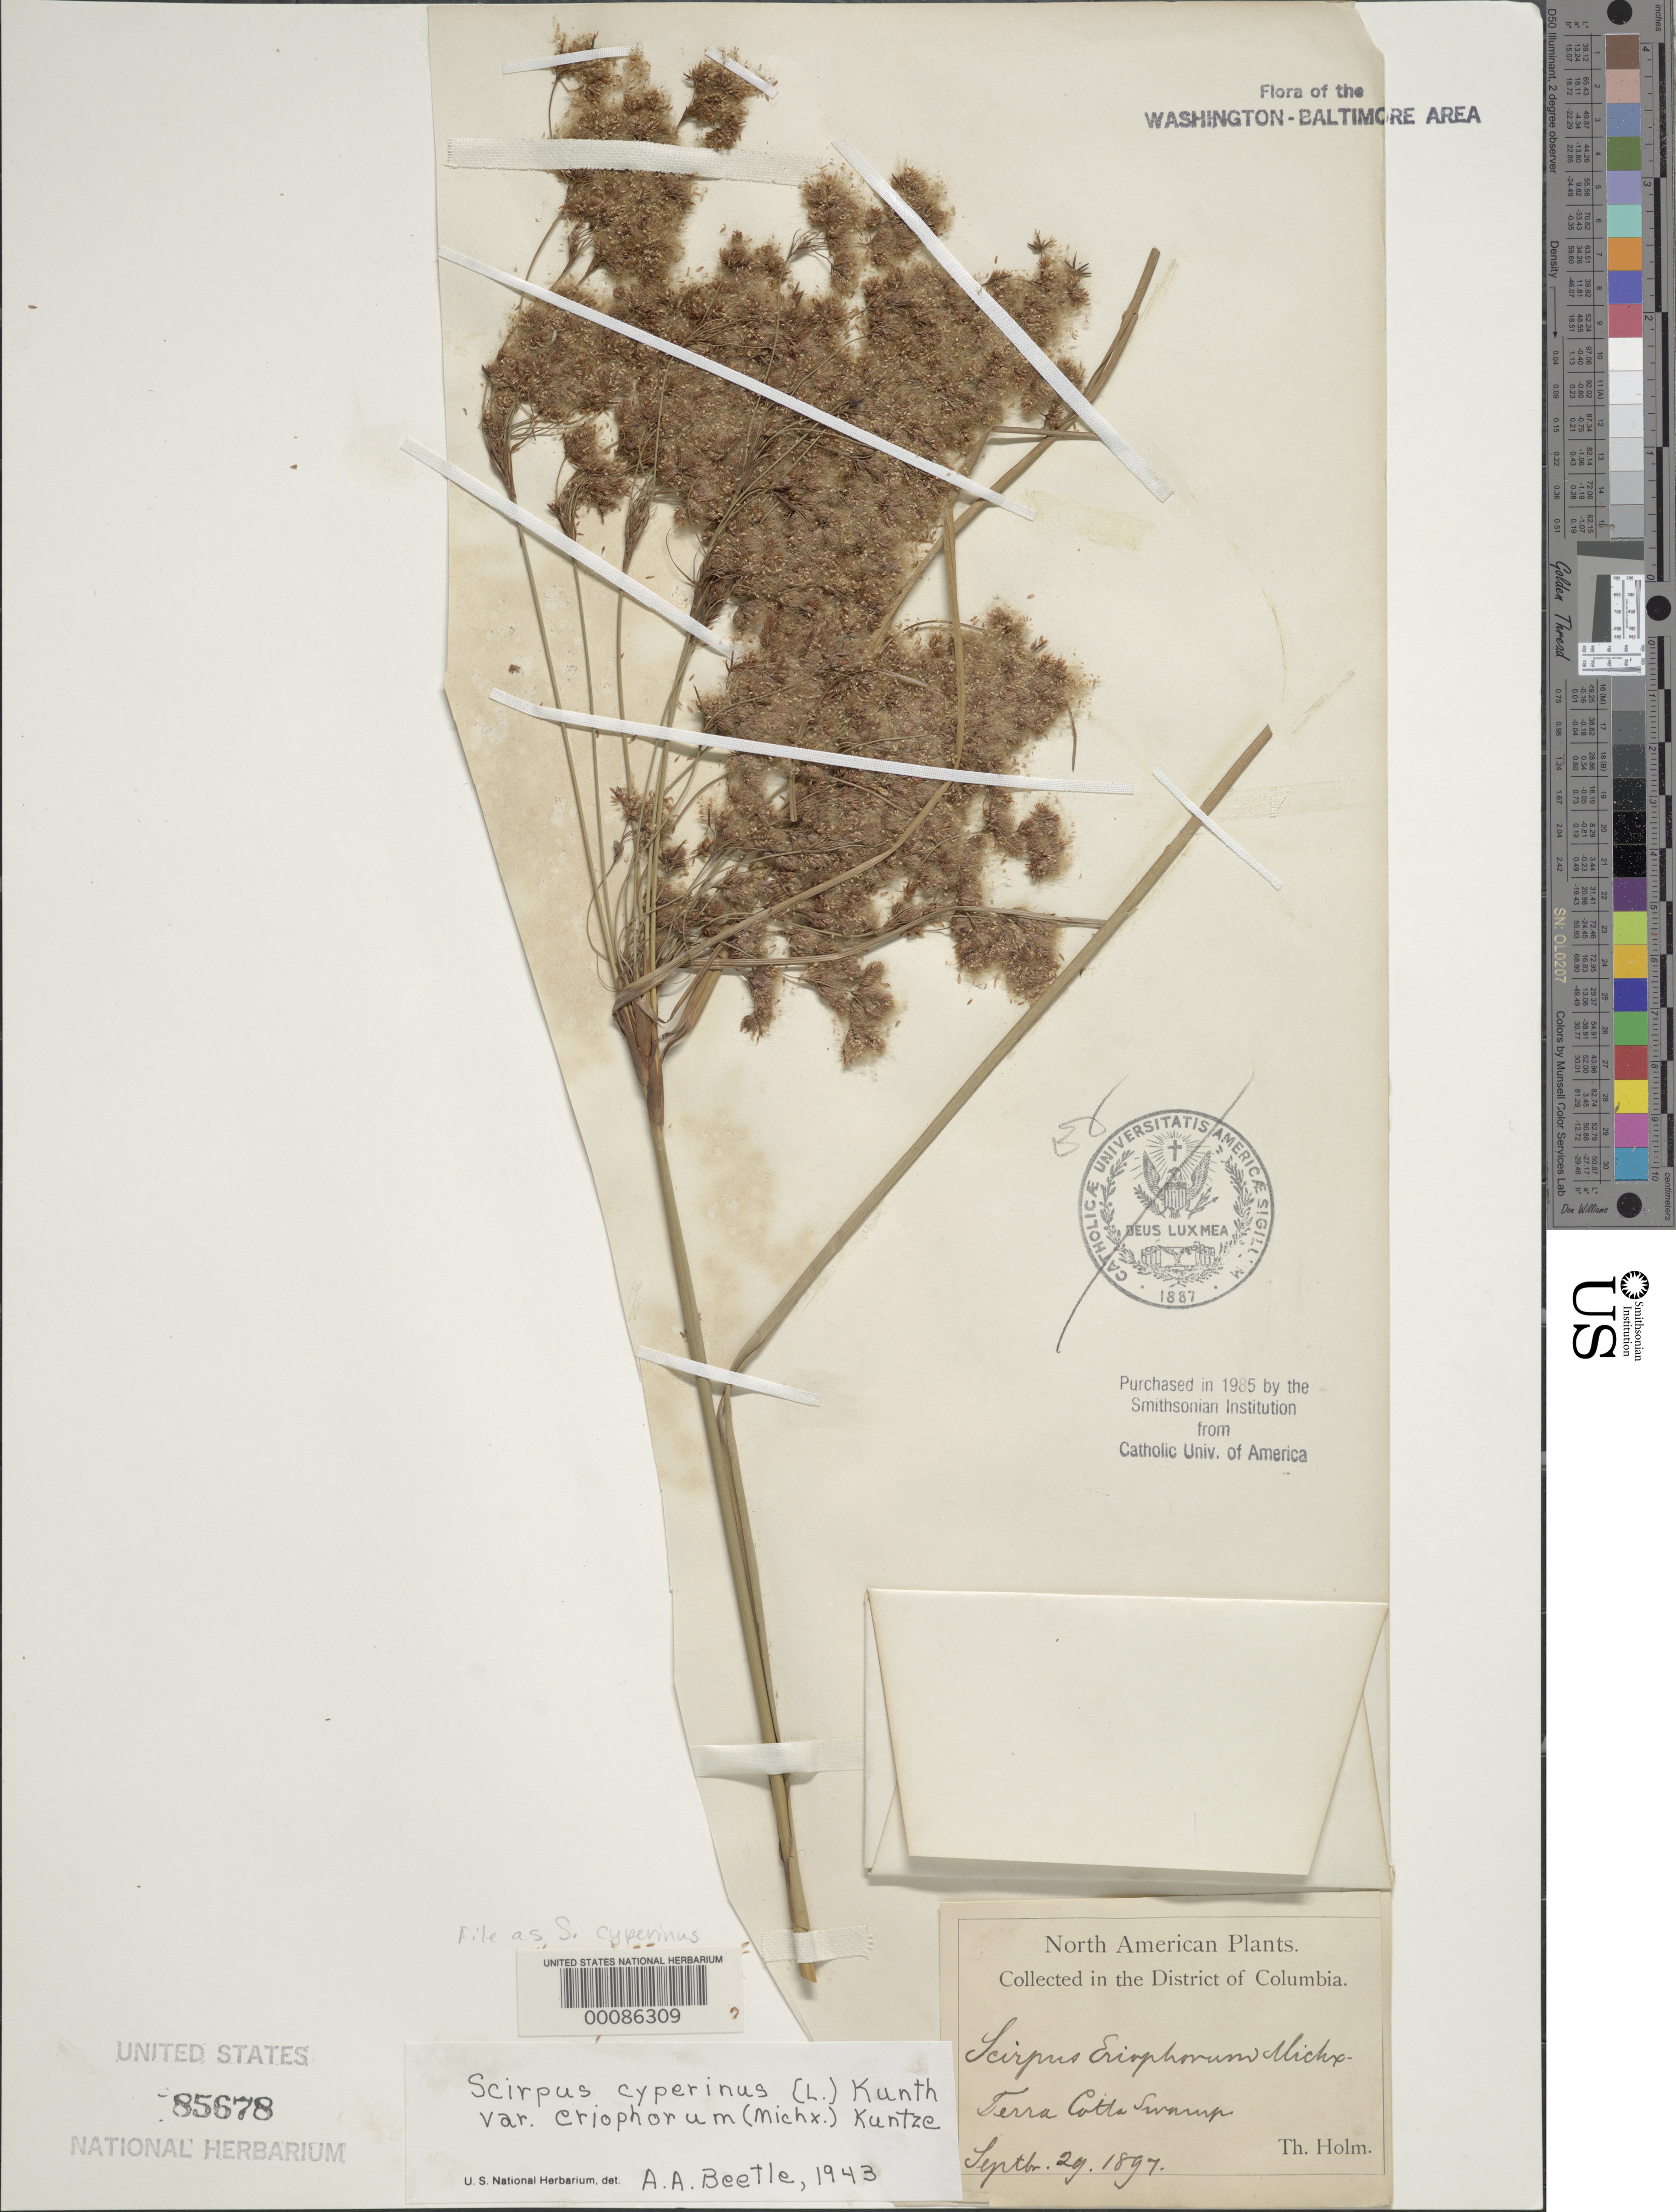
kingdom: Plantae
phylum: Tracheophyta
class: Liliopsida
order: Poales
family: Cyperaceae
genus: Scirpus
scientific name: Scirpus cyperinus (L.) Kunth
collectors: T. Holm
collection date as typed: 29 Sep 1897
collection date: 1897-09-29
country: United States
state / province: District of Columbia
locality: Terra Cotta Swamp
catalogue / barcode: US 85678